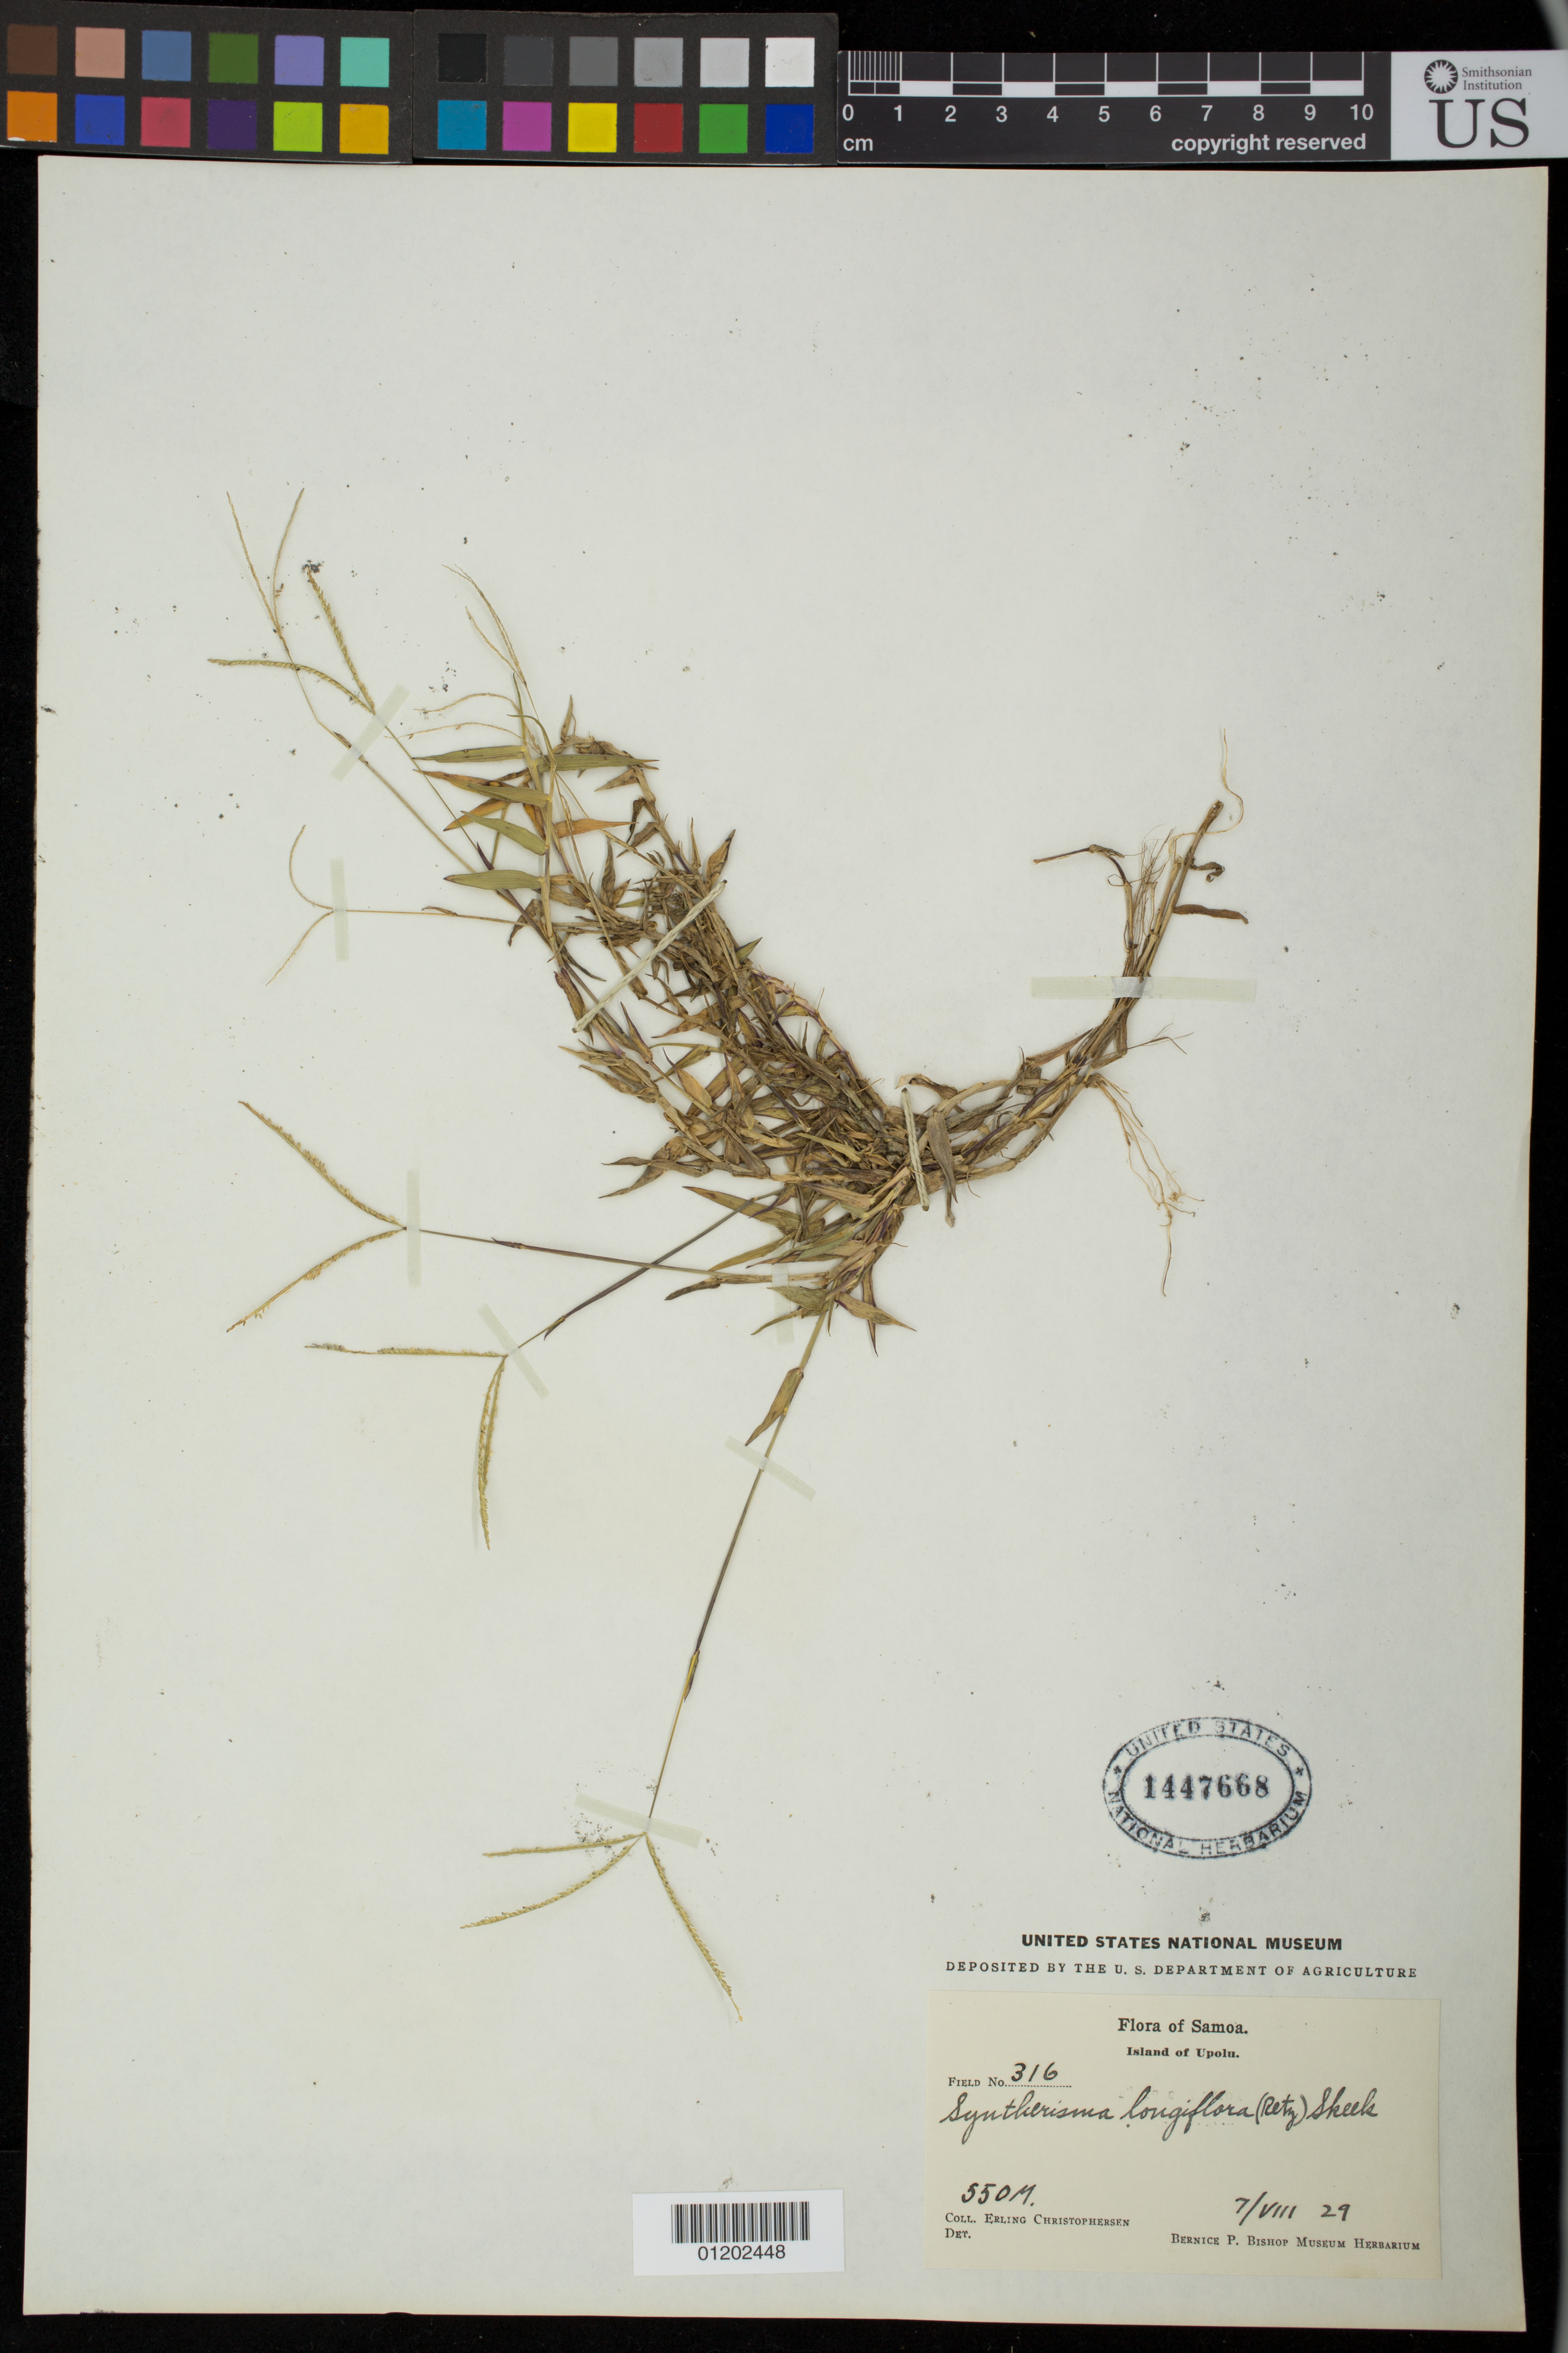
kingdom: Plantae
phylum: Tracheophyta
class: Liliopsida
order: Poales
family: Poaceae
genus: Digitaria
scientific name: Digitaria fuscescens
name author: (J. Presl) Henr.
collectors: E. Christophersen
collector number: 550M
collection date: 1929-08-07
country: Samoa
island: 'Upolu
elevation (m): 550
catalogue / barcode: US 1447668